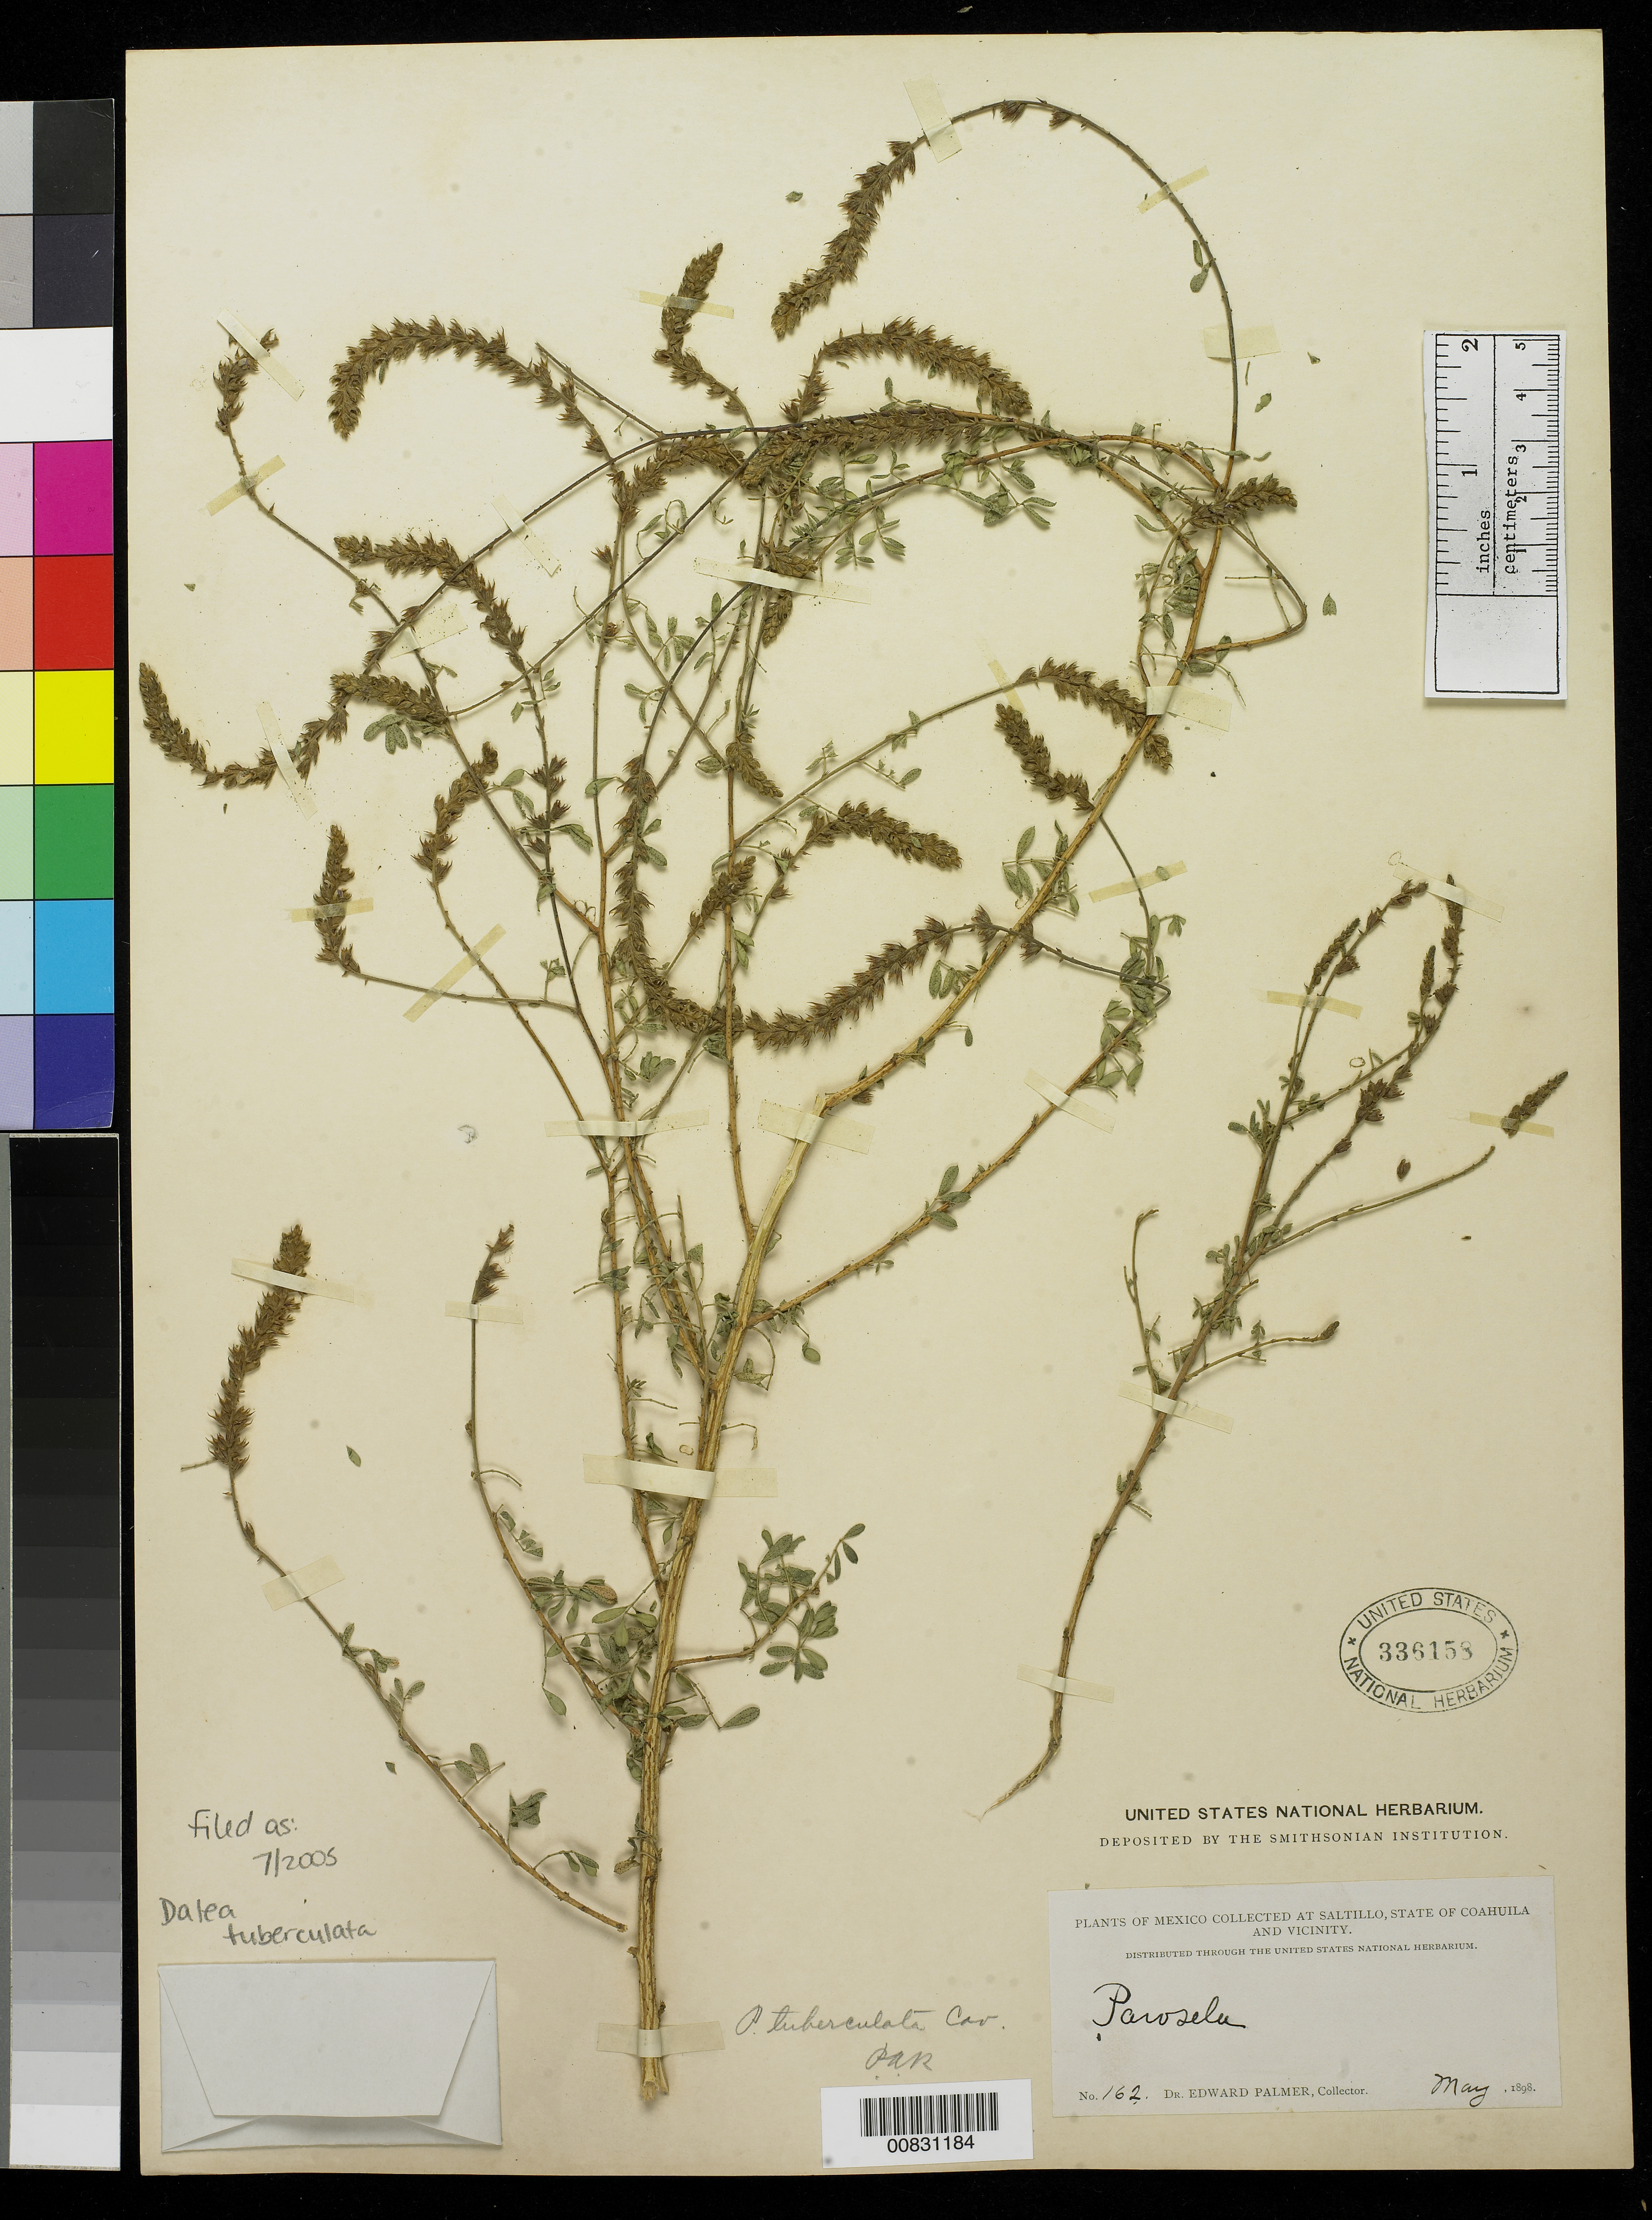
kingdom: Plantae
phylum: Tracheophyta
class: Magnoliopsida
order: Fabales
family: Fabaceae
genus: Dalea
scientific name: Dalea tuberculata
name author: Lag.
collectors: E. Palmer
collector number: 162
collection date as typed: May 1898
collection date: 1898-05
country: Mexico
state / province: Coahuila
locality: Saltillo, Coahuila and vicinity.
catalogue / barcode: US 336158